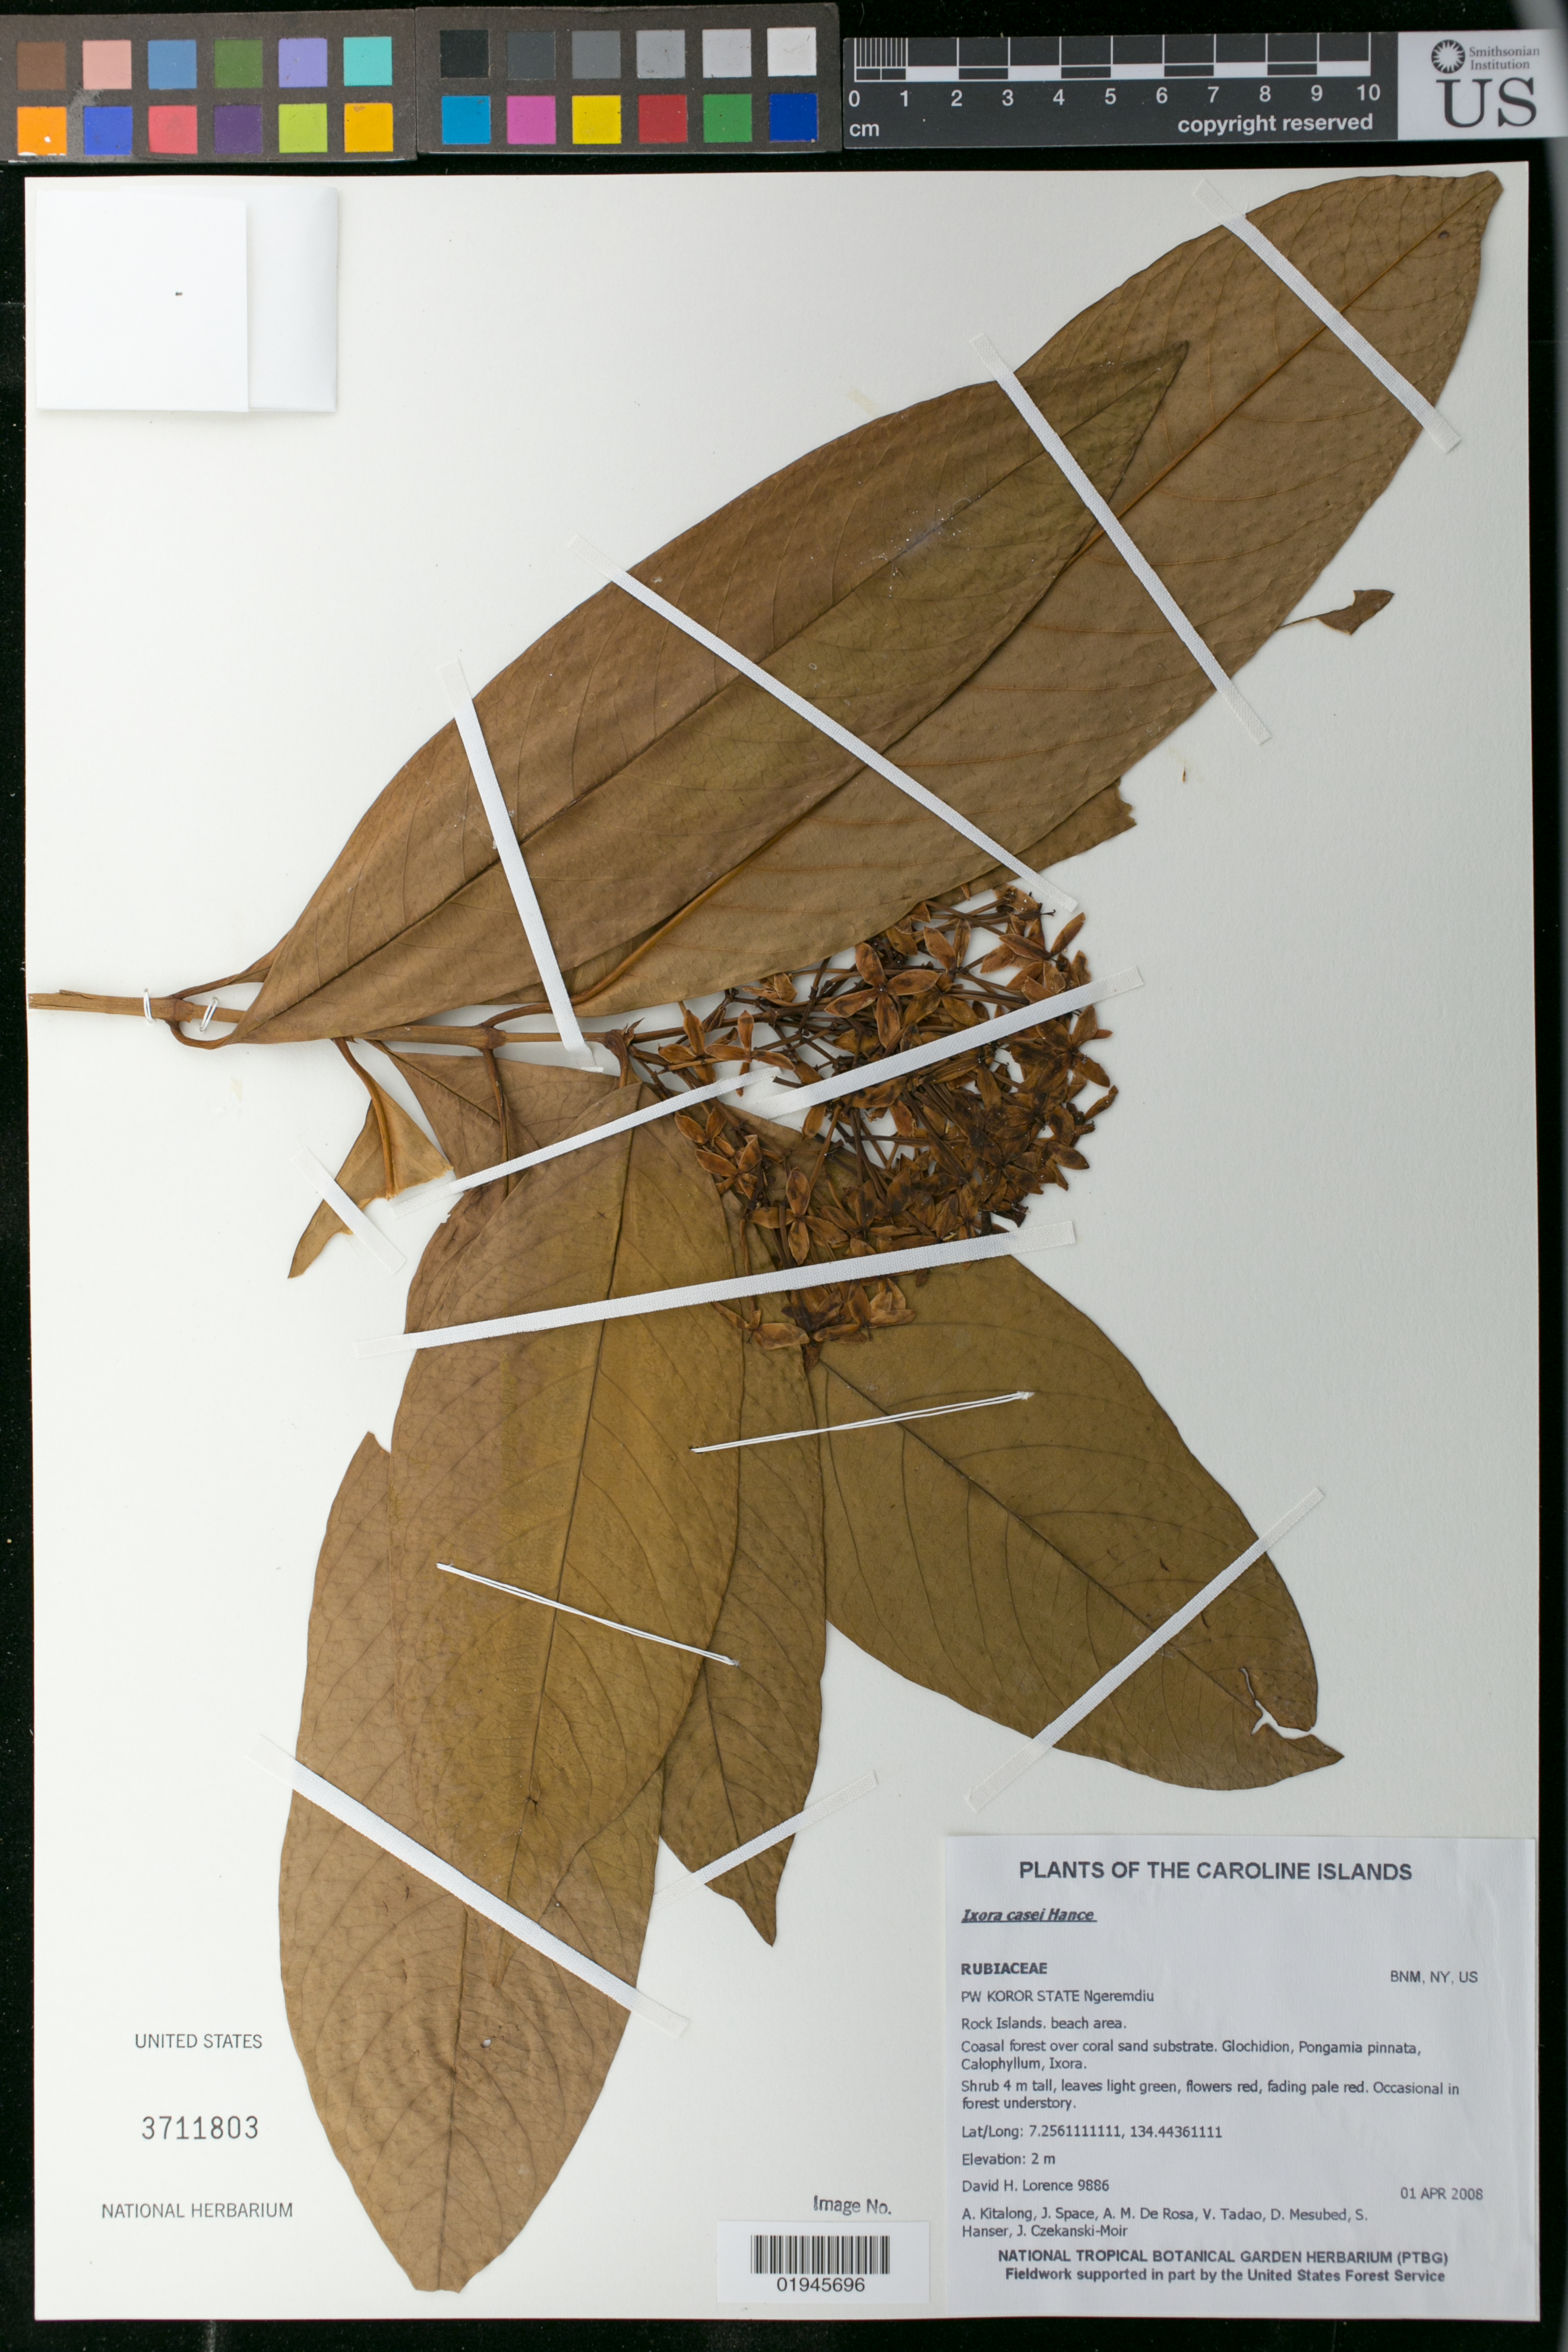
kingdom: Plantae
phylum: Tracheophyta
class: Magnoliopsida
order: Gentianales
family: Rubiaceae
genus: Ixora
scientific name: Ixora casei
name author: Hance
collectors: D. Lorence, A. Kitalong, J. Space, A. De Rosa, V. Tadao, D. Mesubed & S. Hanser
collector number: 9886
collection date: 2008-04-01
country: Palau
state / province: Koror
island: Rock Islands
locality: Ngeremdiu, beach area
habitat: Coastal forest understory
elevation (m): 2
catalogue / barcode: US 3711803